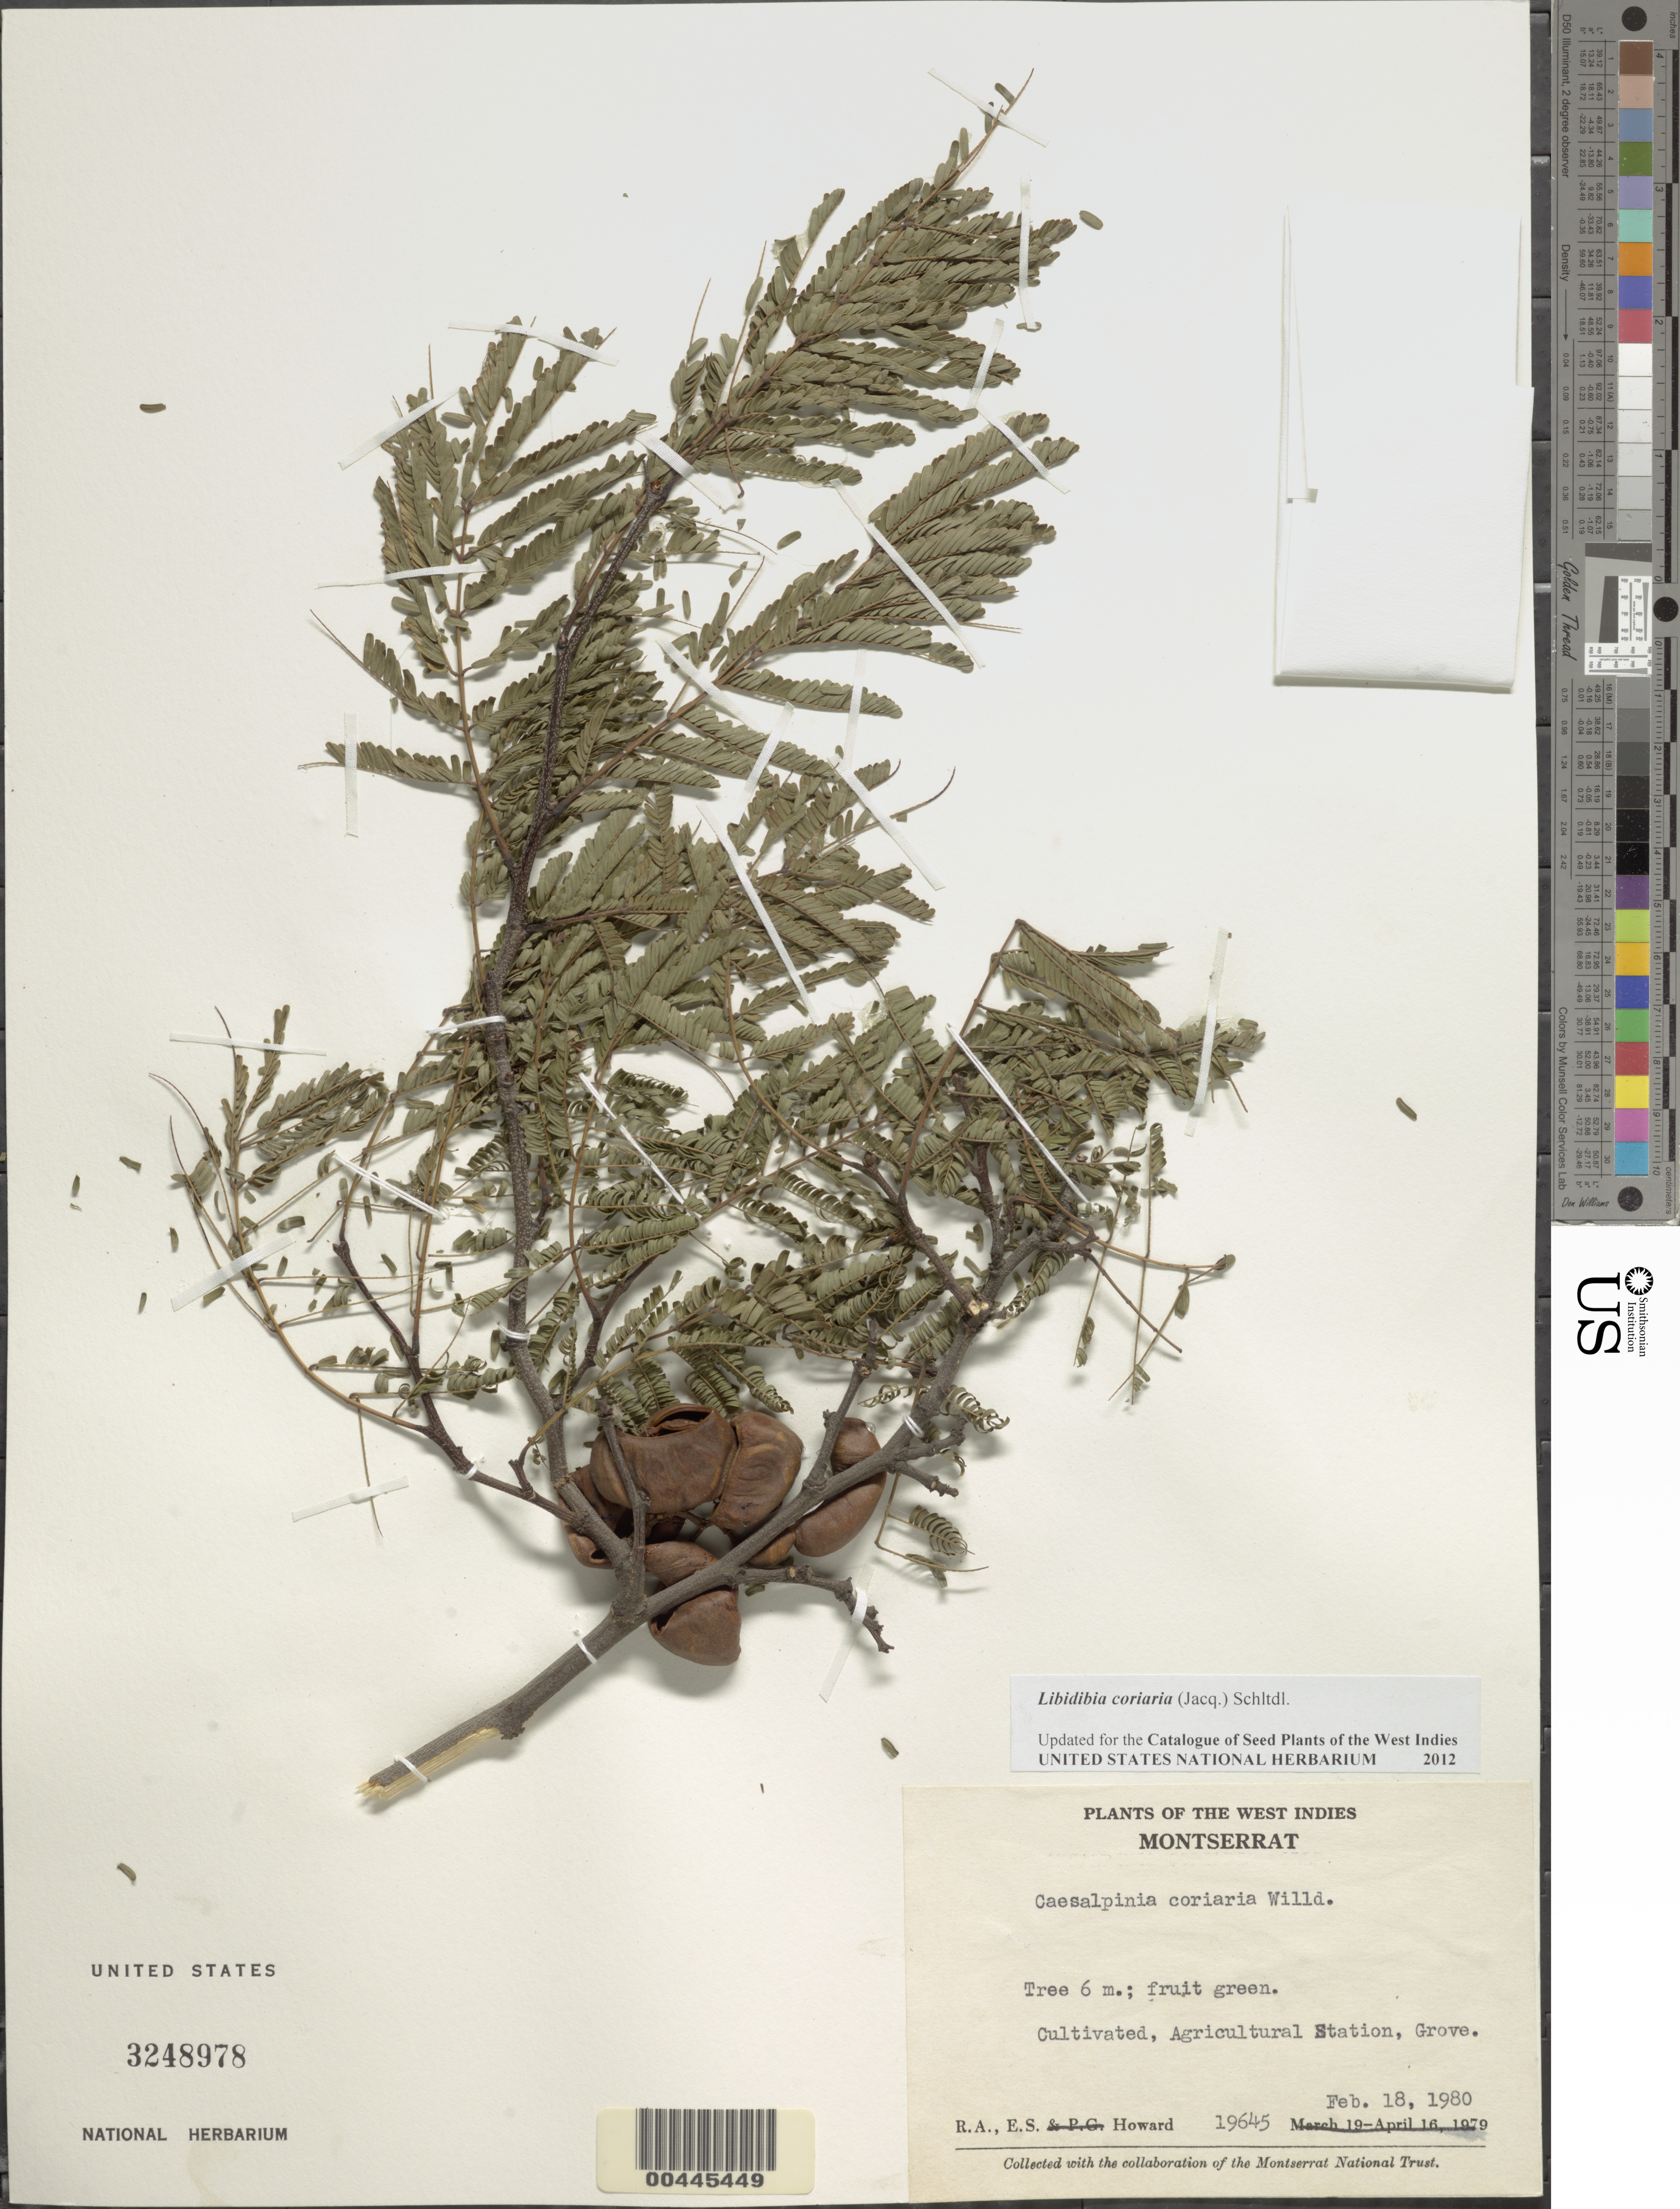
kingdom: Plantae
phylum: Tracheophyta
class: Magnoliopsida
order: Fabales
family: Fabaceae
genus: Libidibia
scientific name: Libidibia coriaria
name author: (Jacq.) Schltdl.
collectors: R. A. Howard & E. S. Howard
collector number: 19645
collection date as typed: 18 Feb 1980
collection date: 1980-02-18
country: Montserrat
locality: Agricultural station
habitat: Grove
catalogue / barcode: US 3248978